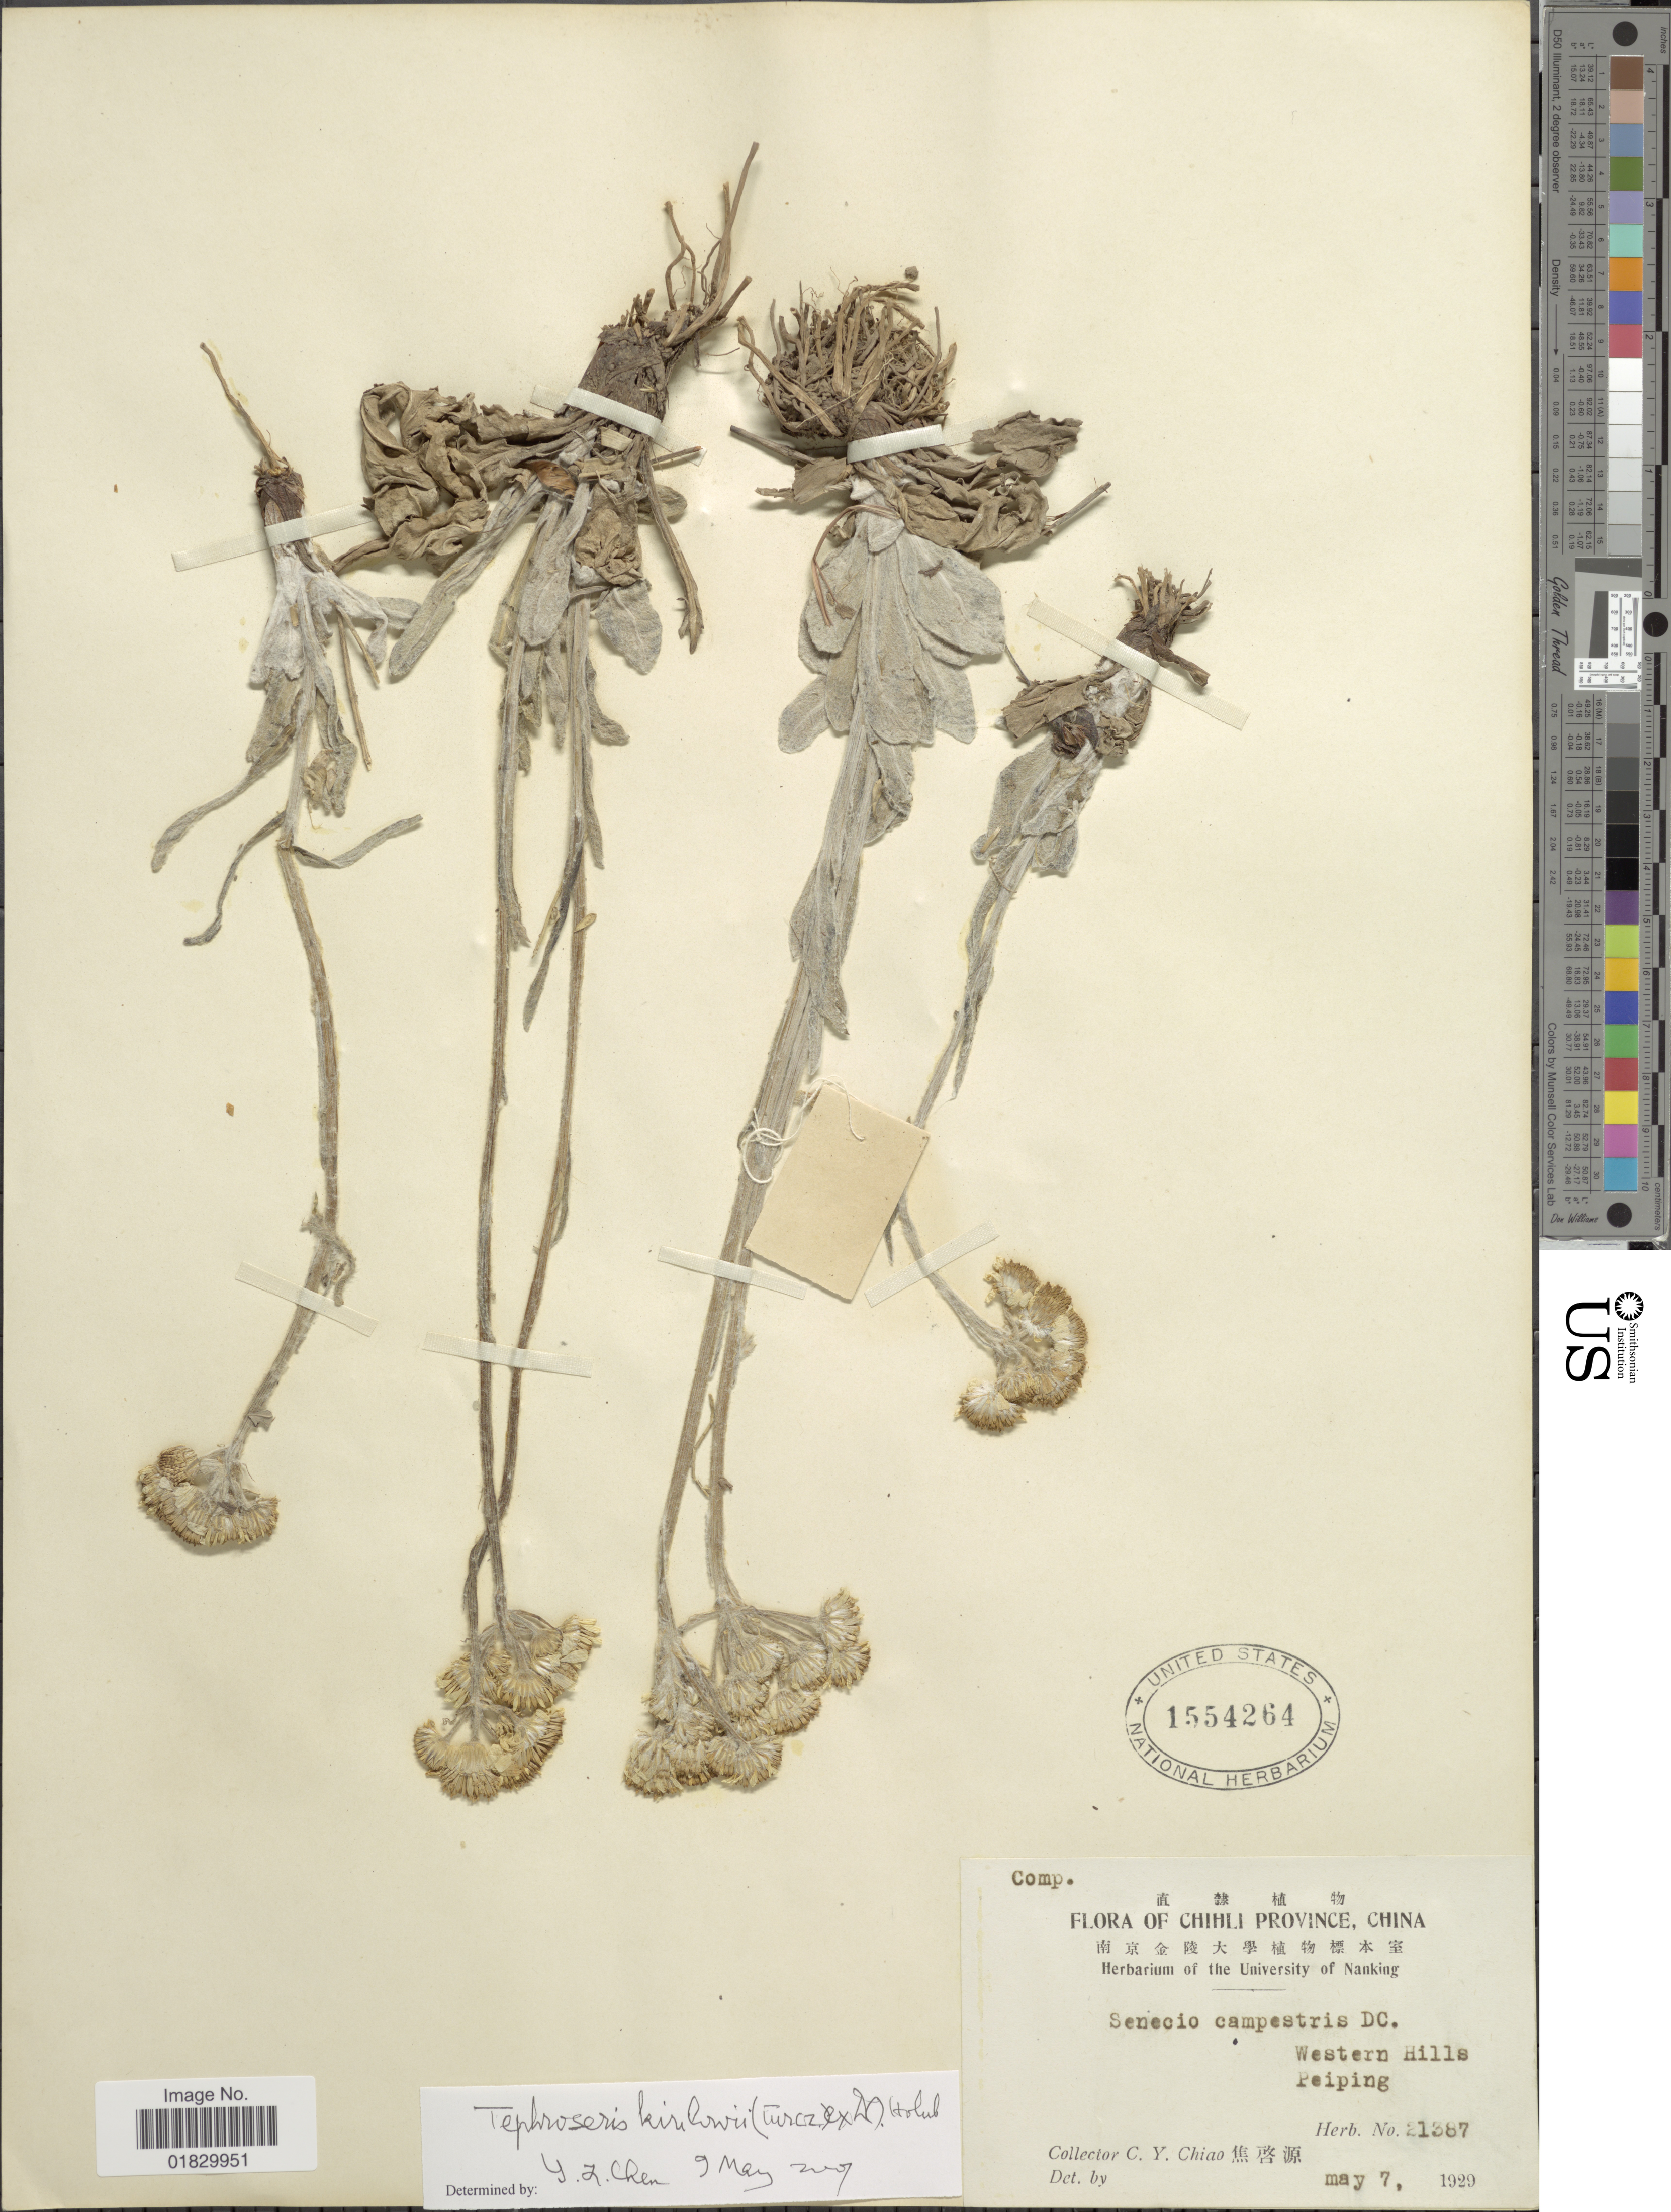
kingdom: Plantae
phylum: Tracheophyta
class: Magnoliopsida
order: Asterales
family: Asteraceae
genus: Tephroseris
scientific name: Tephroseris kirilowii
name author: (Turcz. ex DC.) Holub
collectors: C. Y. Chiao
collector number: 21387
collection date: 1929-05-07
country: China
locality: Chihli Province, China, Western Hills, Peiping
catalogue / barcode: US 1554264